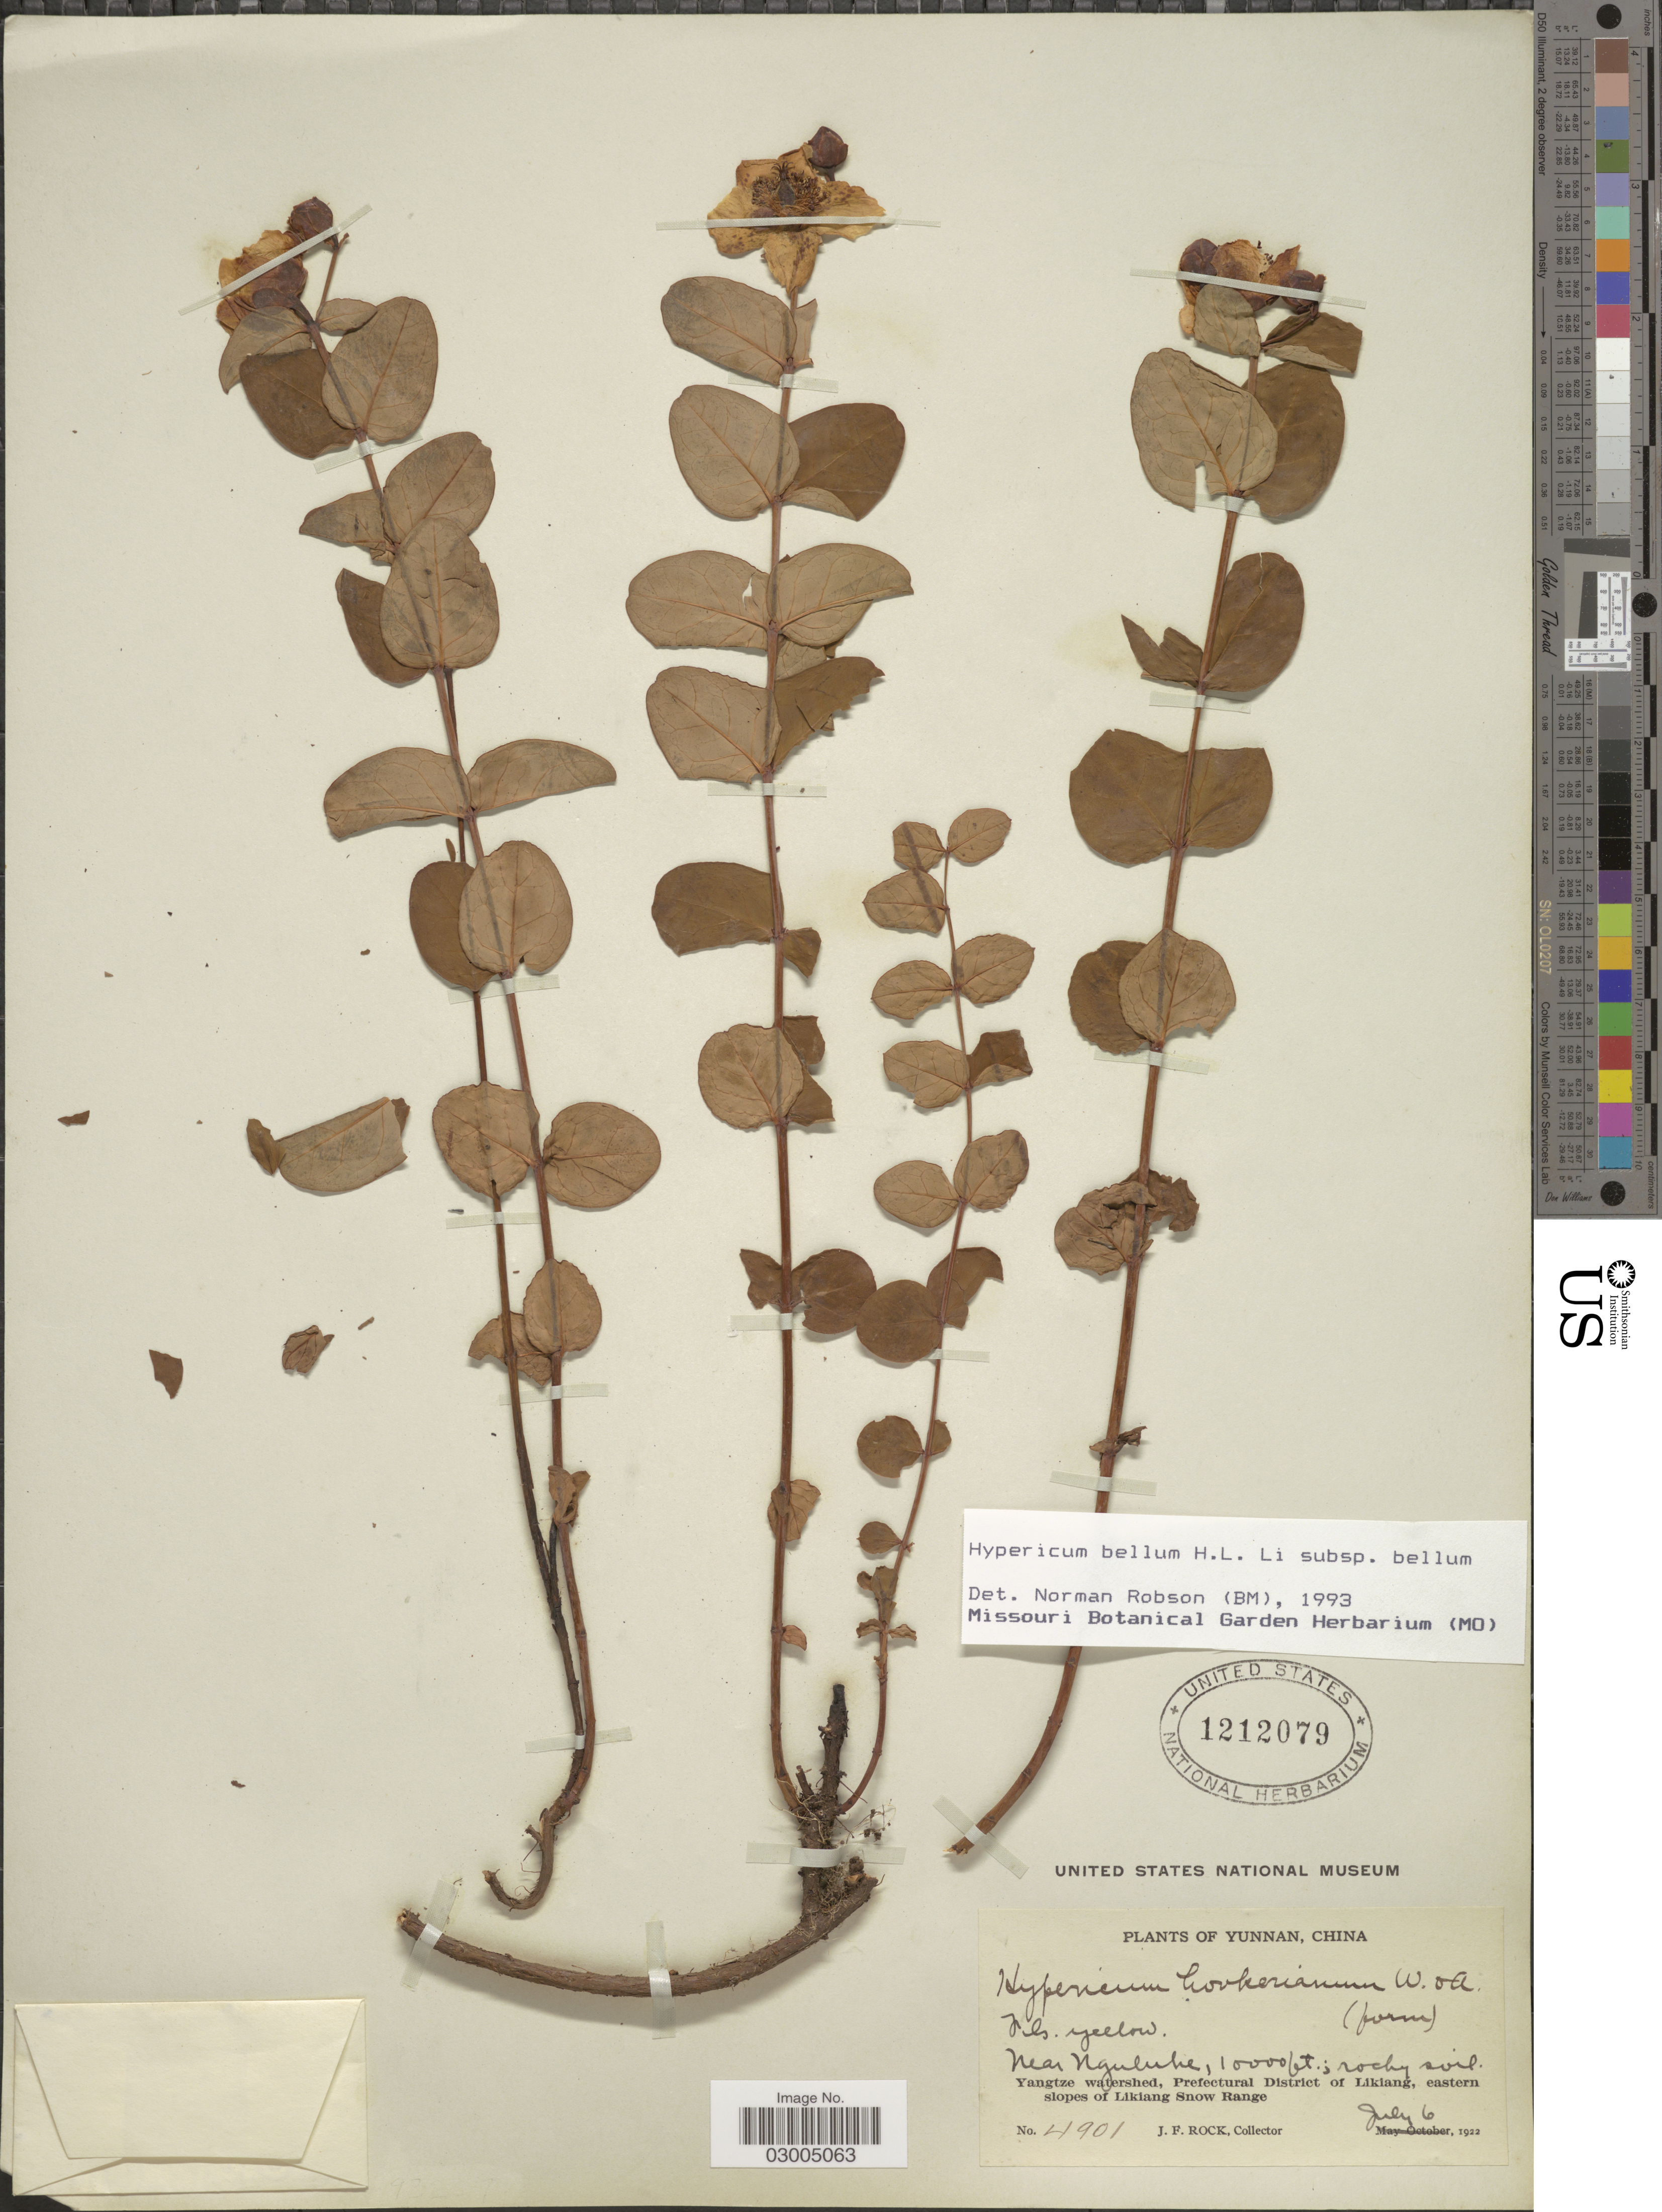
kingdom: Plantae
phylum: Tracheophyta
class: Magnoliopsida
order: Malpighiales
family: Hypericaceae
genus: Hypericum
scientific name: Hypericum bellum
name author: H.L. Li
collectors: J. Rock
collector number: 4901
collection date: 1922-07-06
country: China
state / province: Yunnan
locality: Near Nguluke. Yangtze watershed, Prefectural District of Likiang, eastern slopes of Likiang Snow Range.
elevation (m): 3048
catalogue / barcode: US 1212079